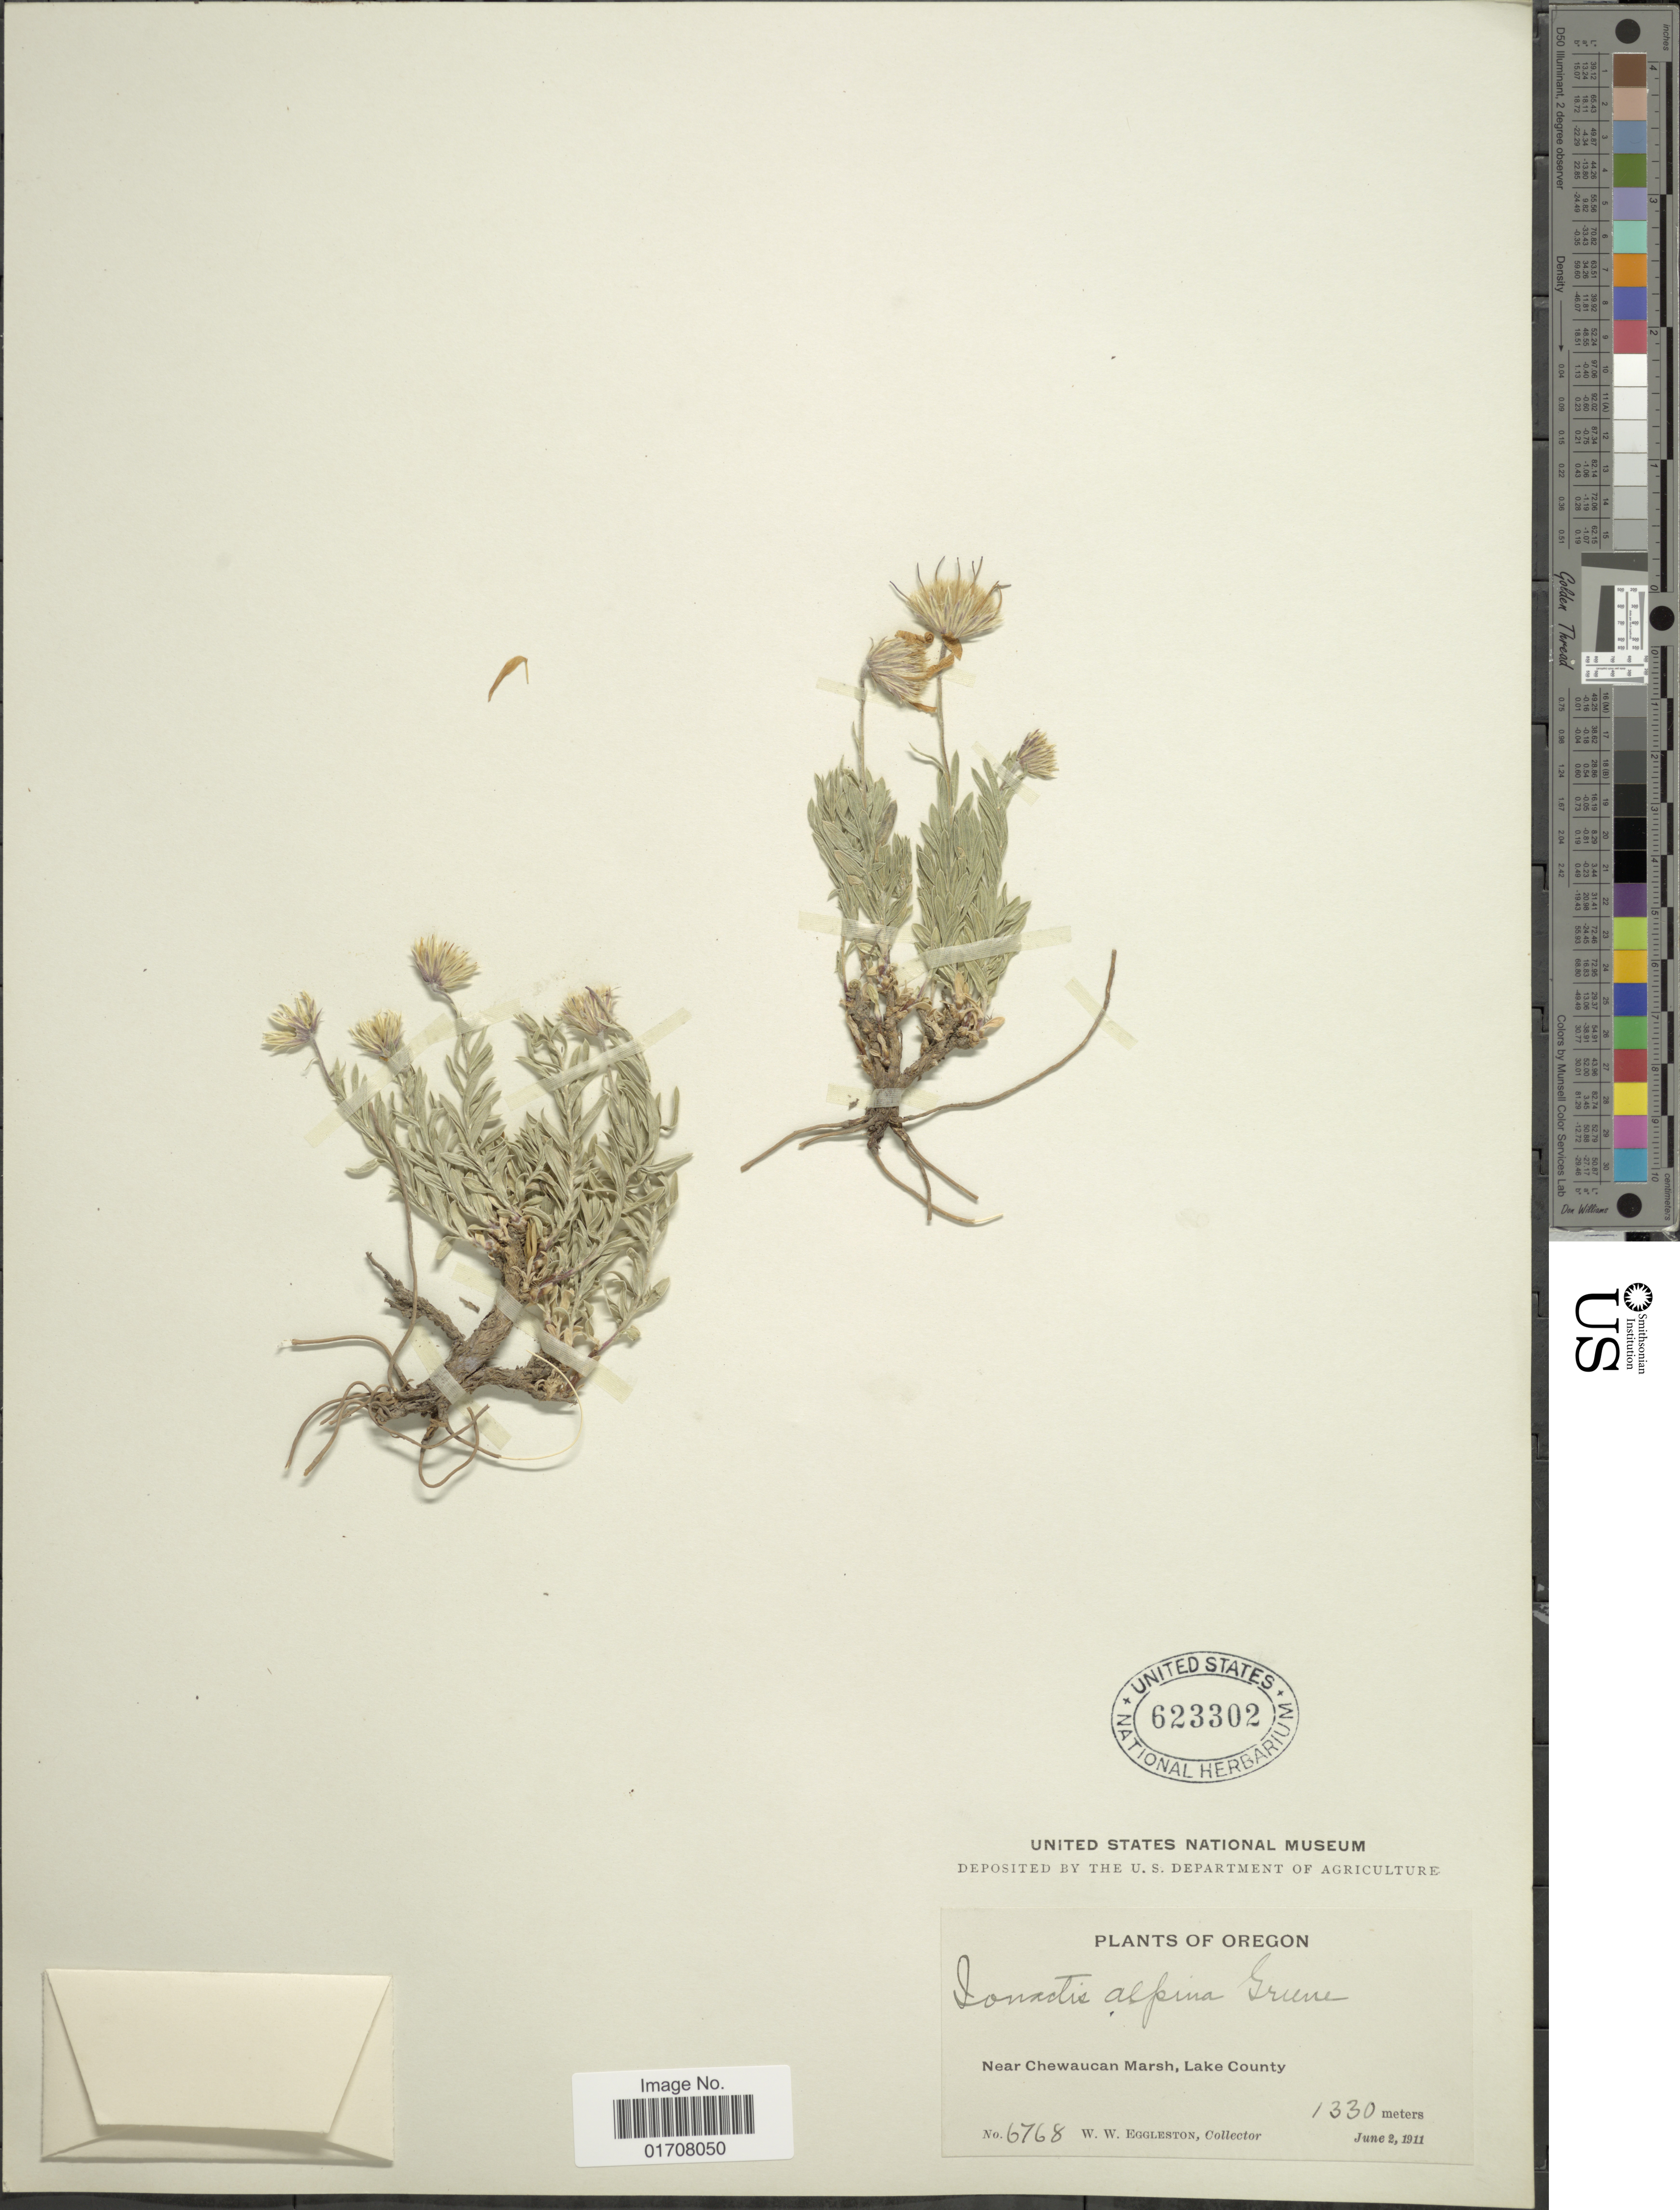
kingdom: Plantae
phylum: Tracheophyta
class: Magnoliopsida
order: Asterales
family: Asteraceae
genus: Ionactis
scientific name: Ionactis alpina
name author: (Nutt.) Greene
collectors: W. W. Eggleston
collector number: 6768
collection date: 1911-06-02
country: United States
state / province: Oregon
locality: Near Chewaucan Marsh, Lake County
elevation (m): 1330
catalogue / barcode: US 623302